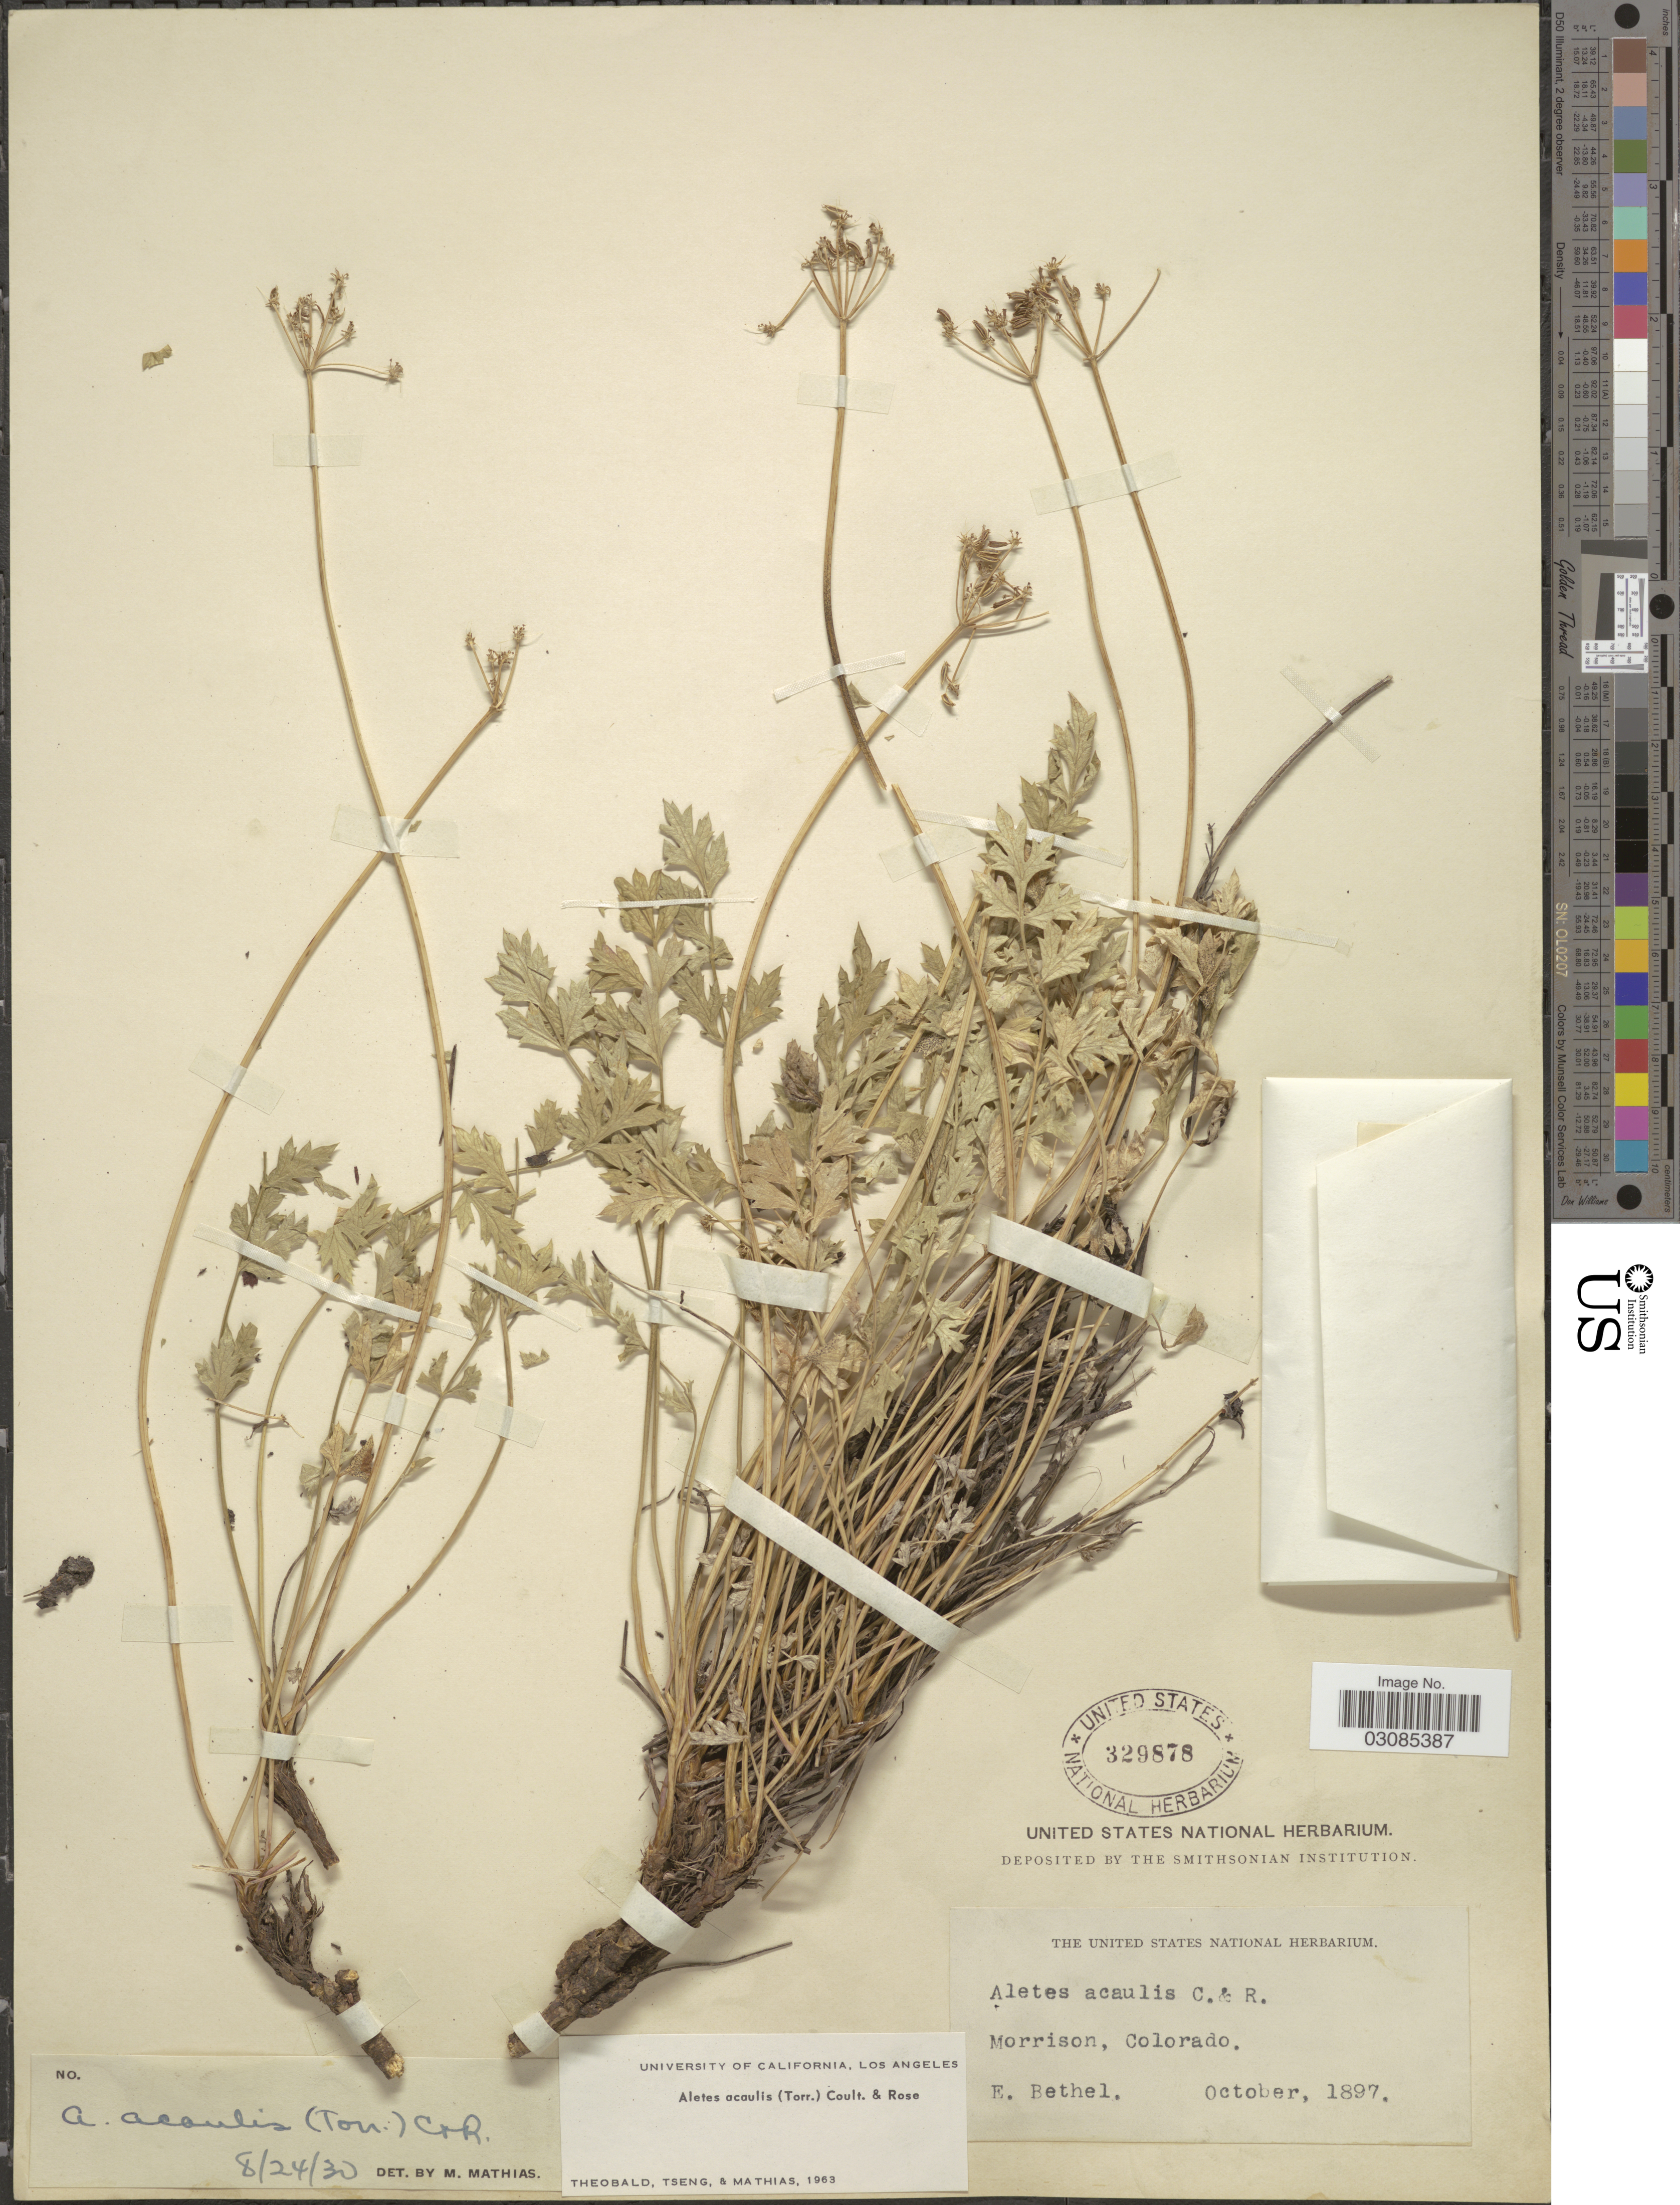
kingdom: Plantae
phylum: Tracheophyta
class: Magnoliopsida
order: Apiales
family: Apiaceae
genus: Aletes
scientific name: Aletes acaulis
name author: (Torr.) J.M. Coult. & Rose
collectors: E. Bethel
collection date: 1897-10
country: United States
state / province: Colorado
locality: Morrison.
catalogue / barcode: US 329878